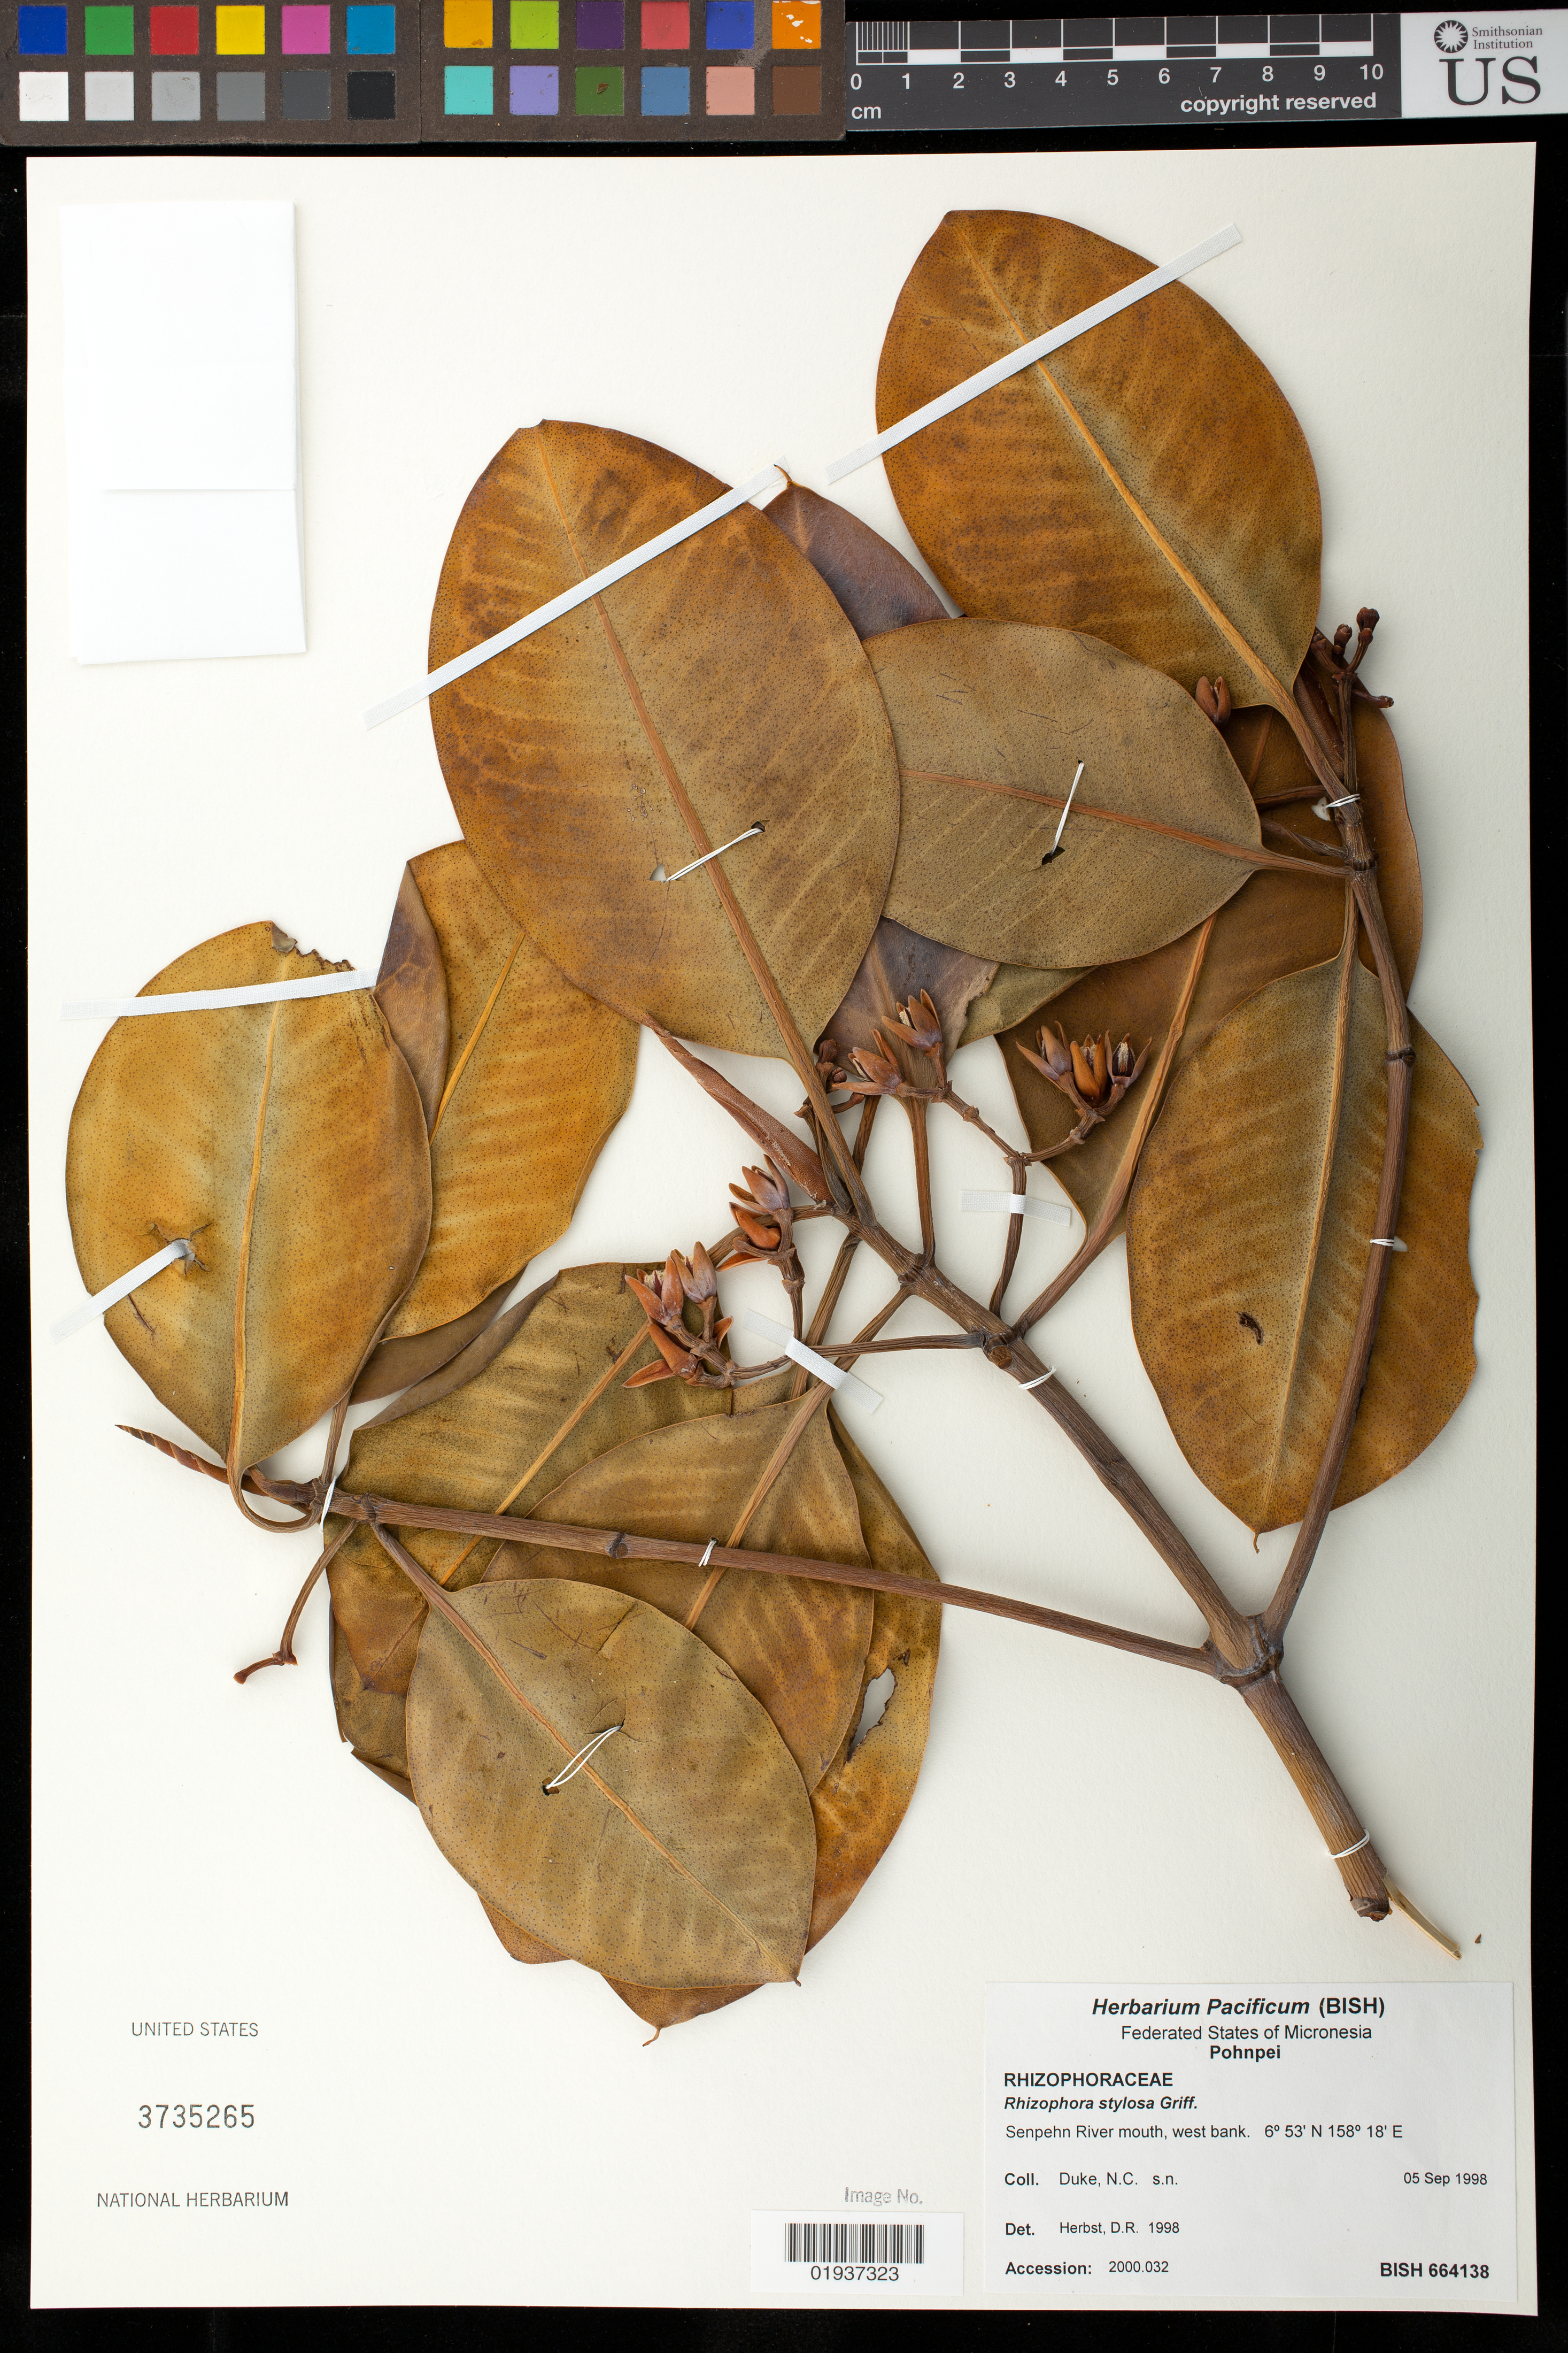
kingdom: Plantae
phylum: Tracheophyta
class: Magnoliopsida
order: Malpighiales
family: Rhizophoraceae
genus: Rhizophora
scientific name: Rhizophora mucronata var. stylosa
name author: Lam.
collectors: N. Duke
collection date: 1998-09-05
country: Micronesia, Federated States of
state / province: Pohnpei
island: Pohnpei [Ponape]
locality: Senpehn River mouth, west bank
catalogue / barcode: US 3735265